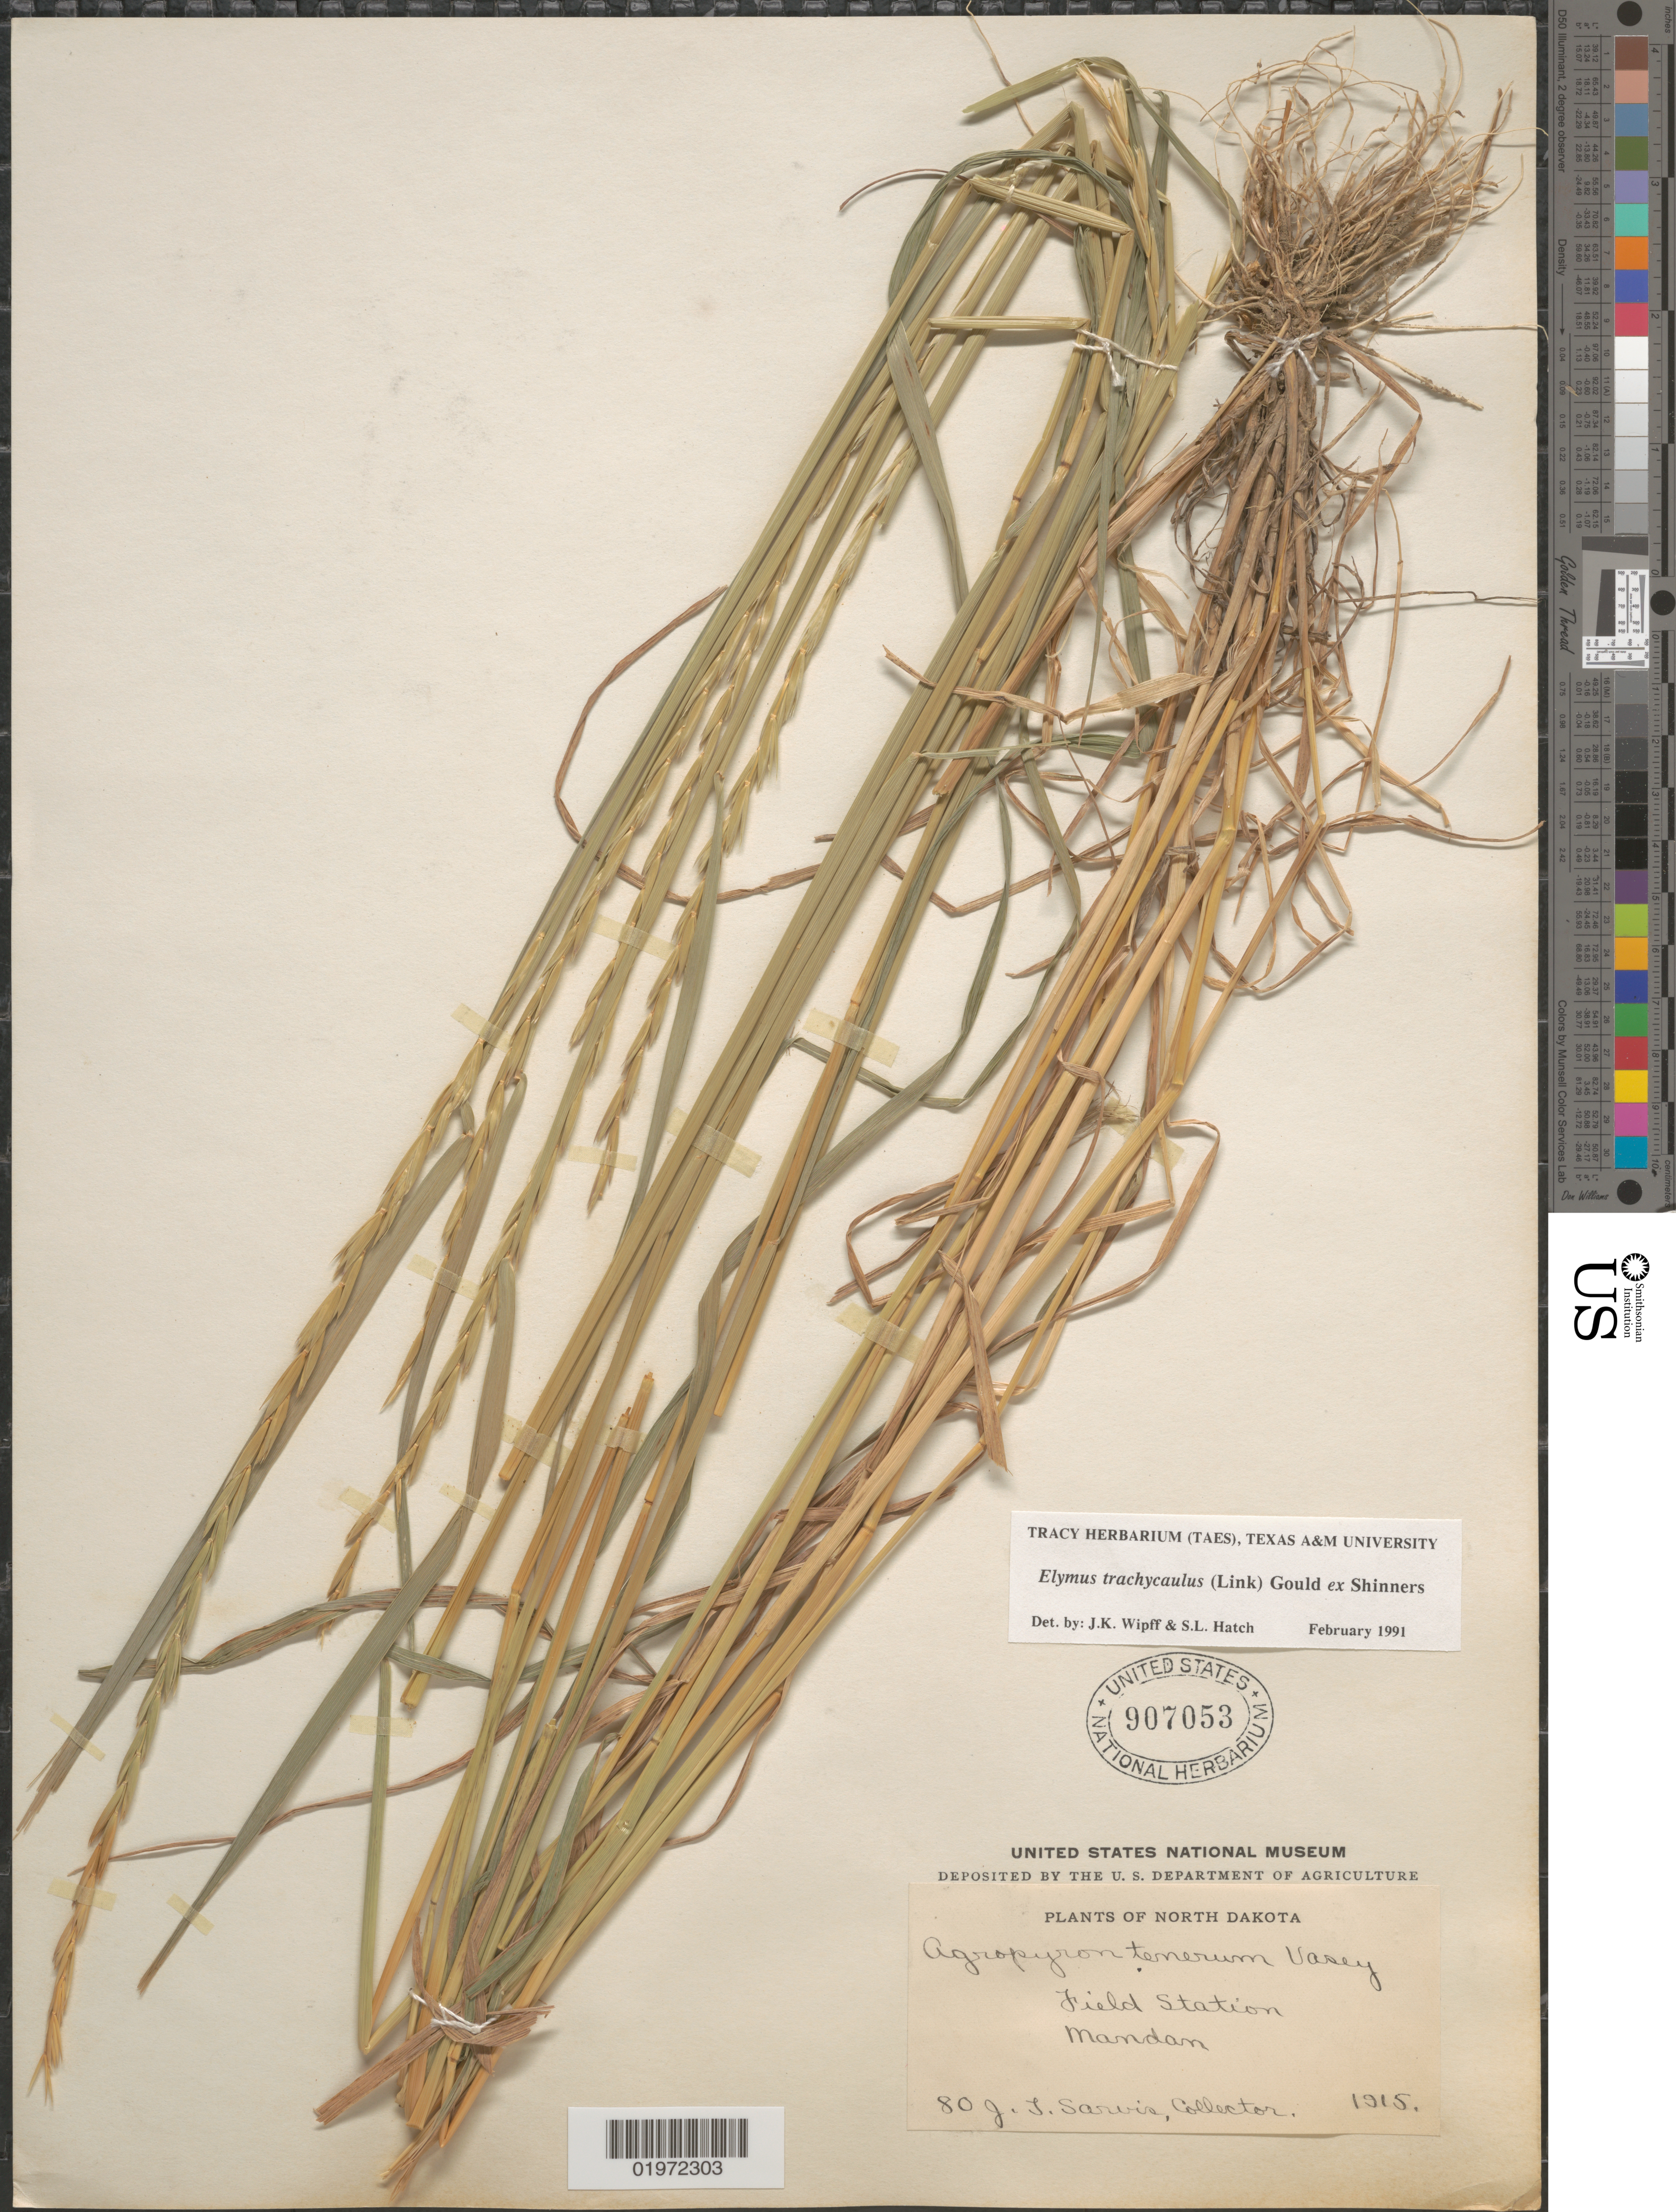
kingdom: Plantae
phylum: Tracheophyta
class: Liliopsida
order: Poales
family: Poaceae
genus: Elymus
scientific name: Elymus trachycaulus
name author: (Link) Gould ex Shinners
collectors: J. Sarvis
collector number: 80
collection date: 1915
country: United States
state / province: North Dakota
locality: Field Station. Mandan.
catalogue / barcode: US 907053